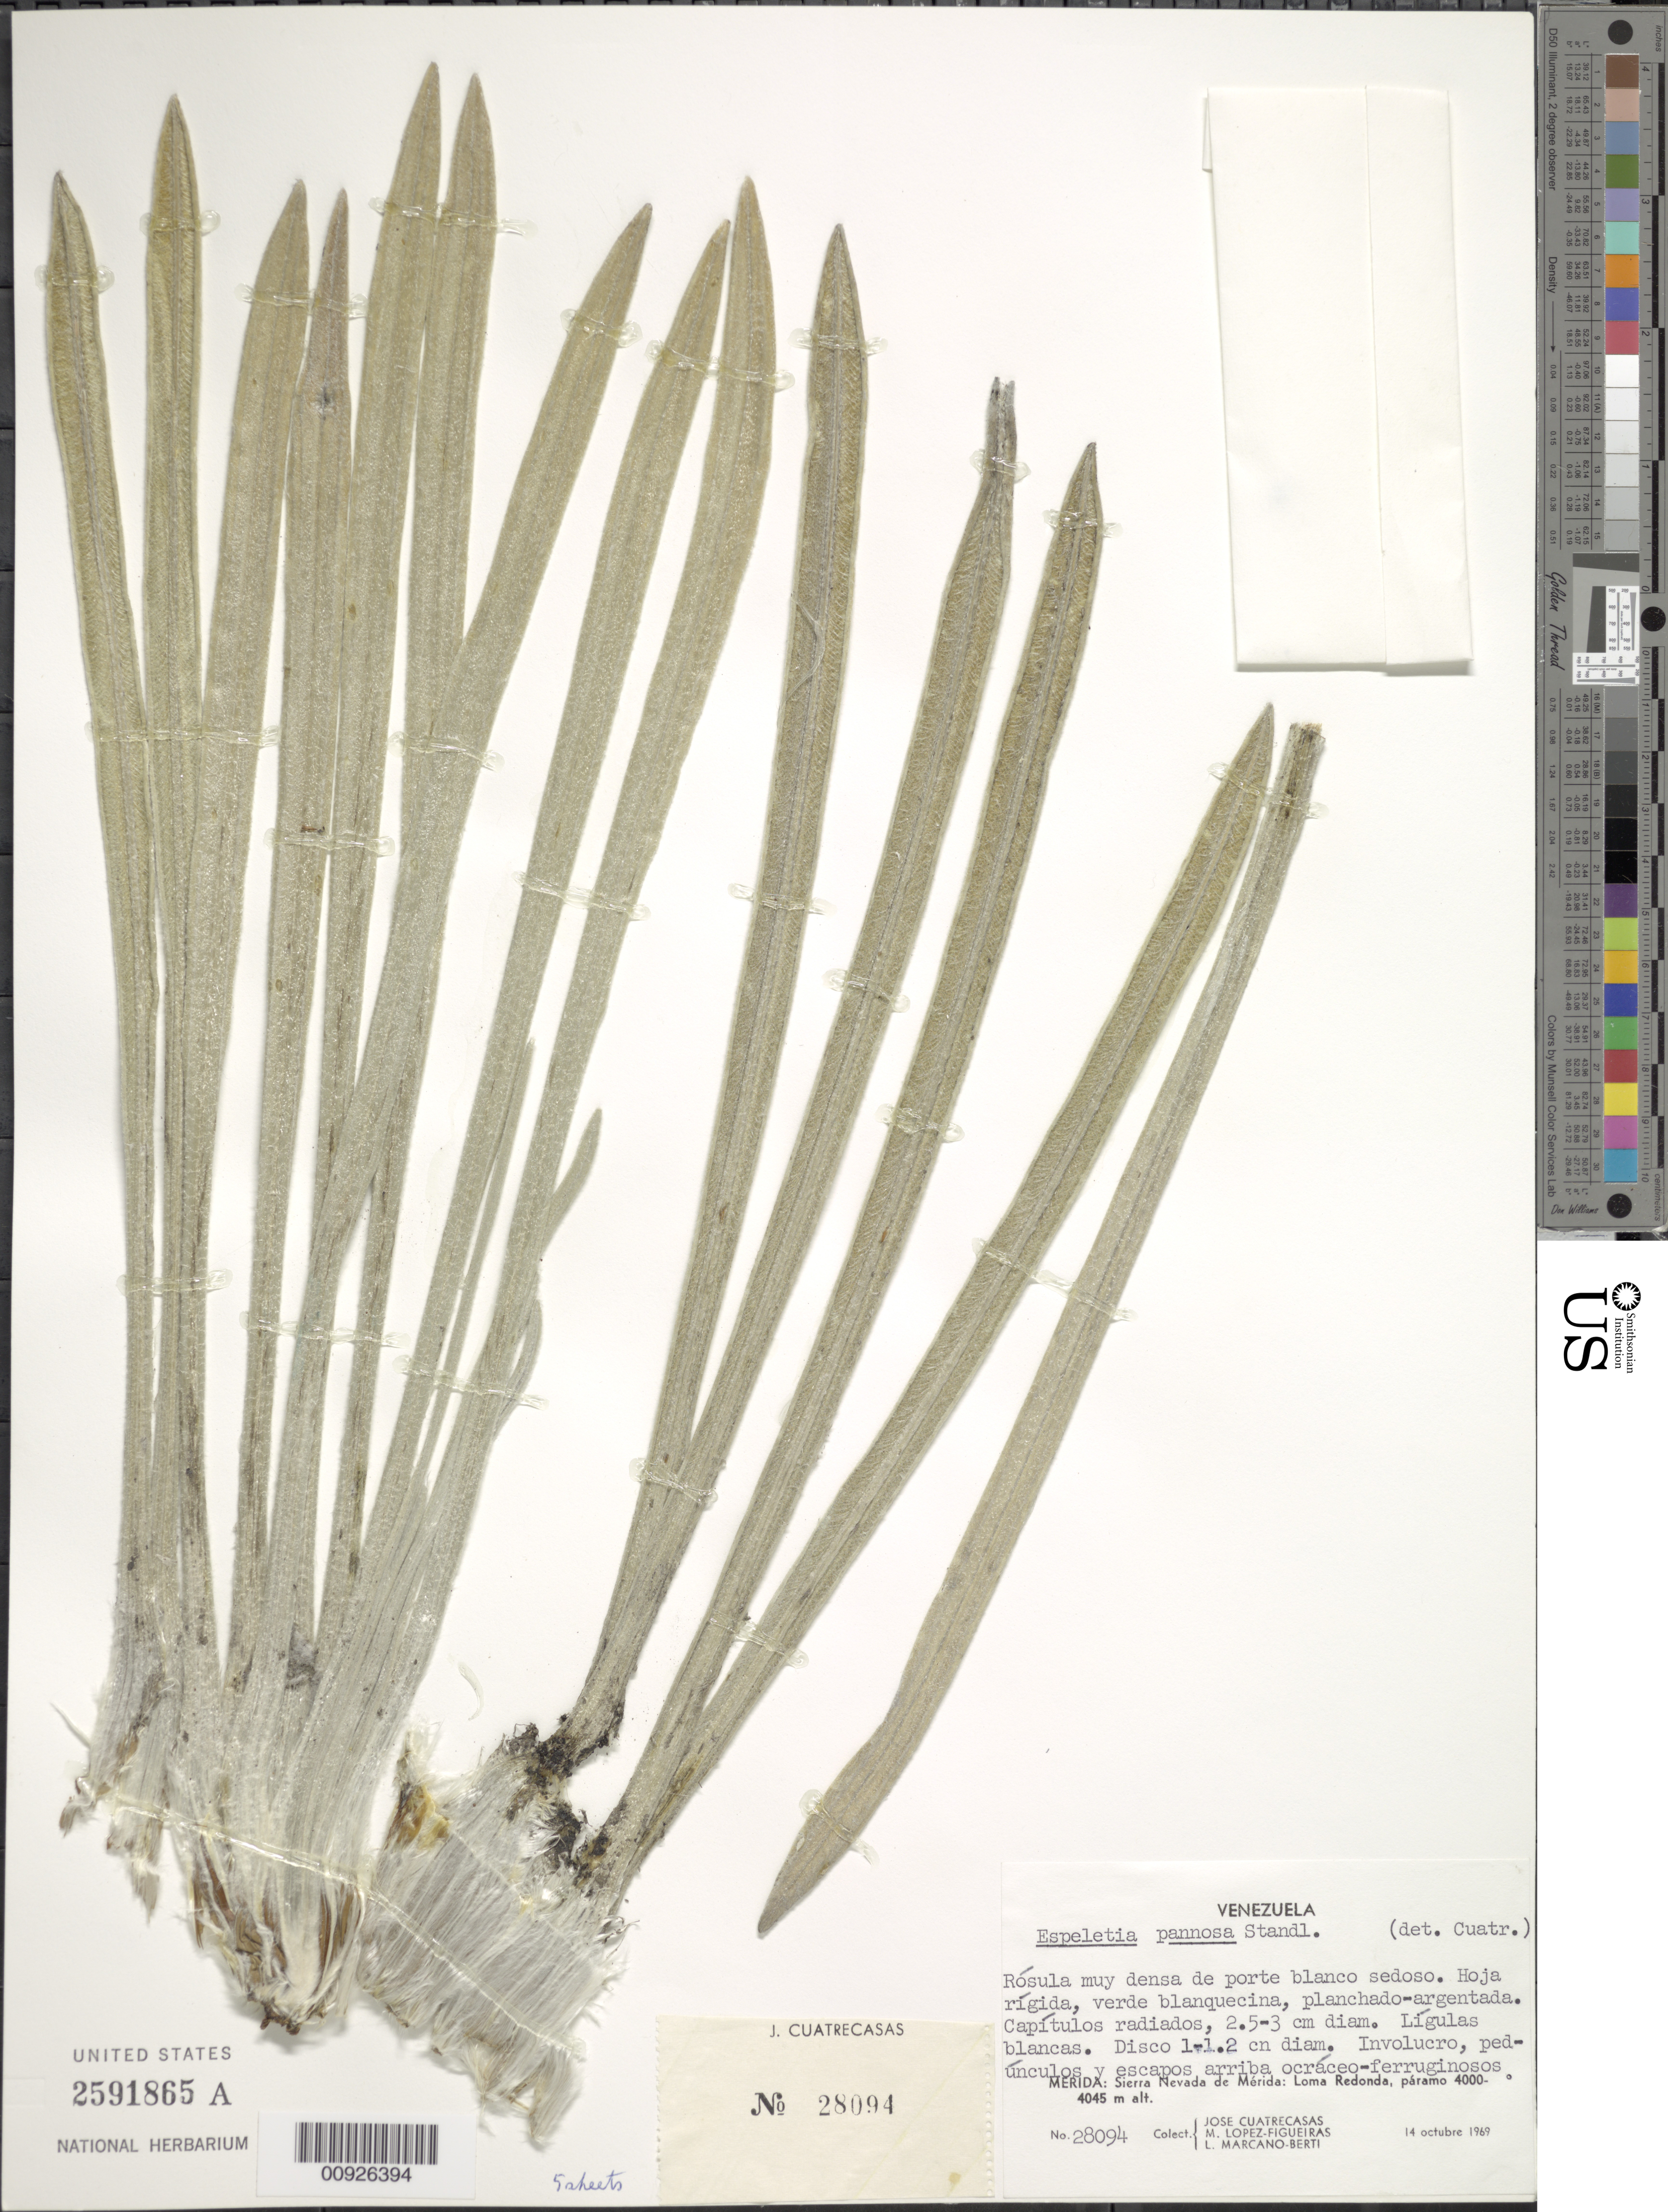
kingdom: Plantae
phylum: Tracheophyta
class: Magnoliopsida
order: Asterales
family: Asteraceae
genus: Espeletiopsis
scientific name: Espeletiopsis pannosa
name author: (Standl.) Cuatrec.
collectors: J. Cuatrecasas, M. López Figueiras & L. Marcano-Berti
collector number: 28094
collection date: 1969-10-14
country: Venezuela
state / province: Mérida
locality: Sierra Nevada de Mérida: Loma Redonda, páramo.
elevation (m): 4000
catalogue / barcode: US 2591865A